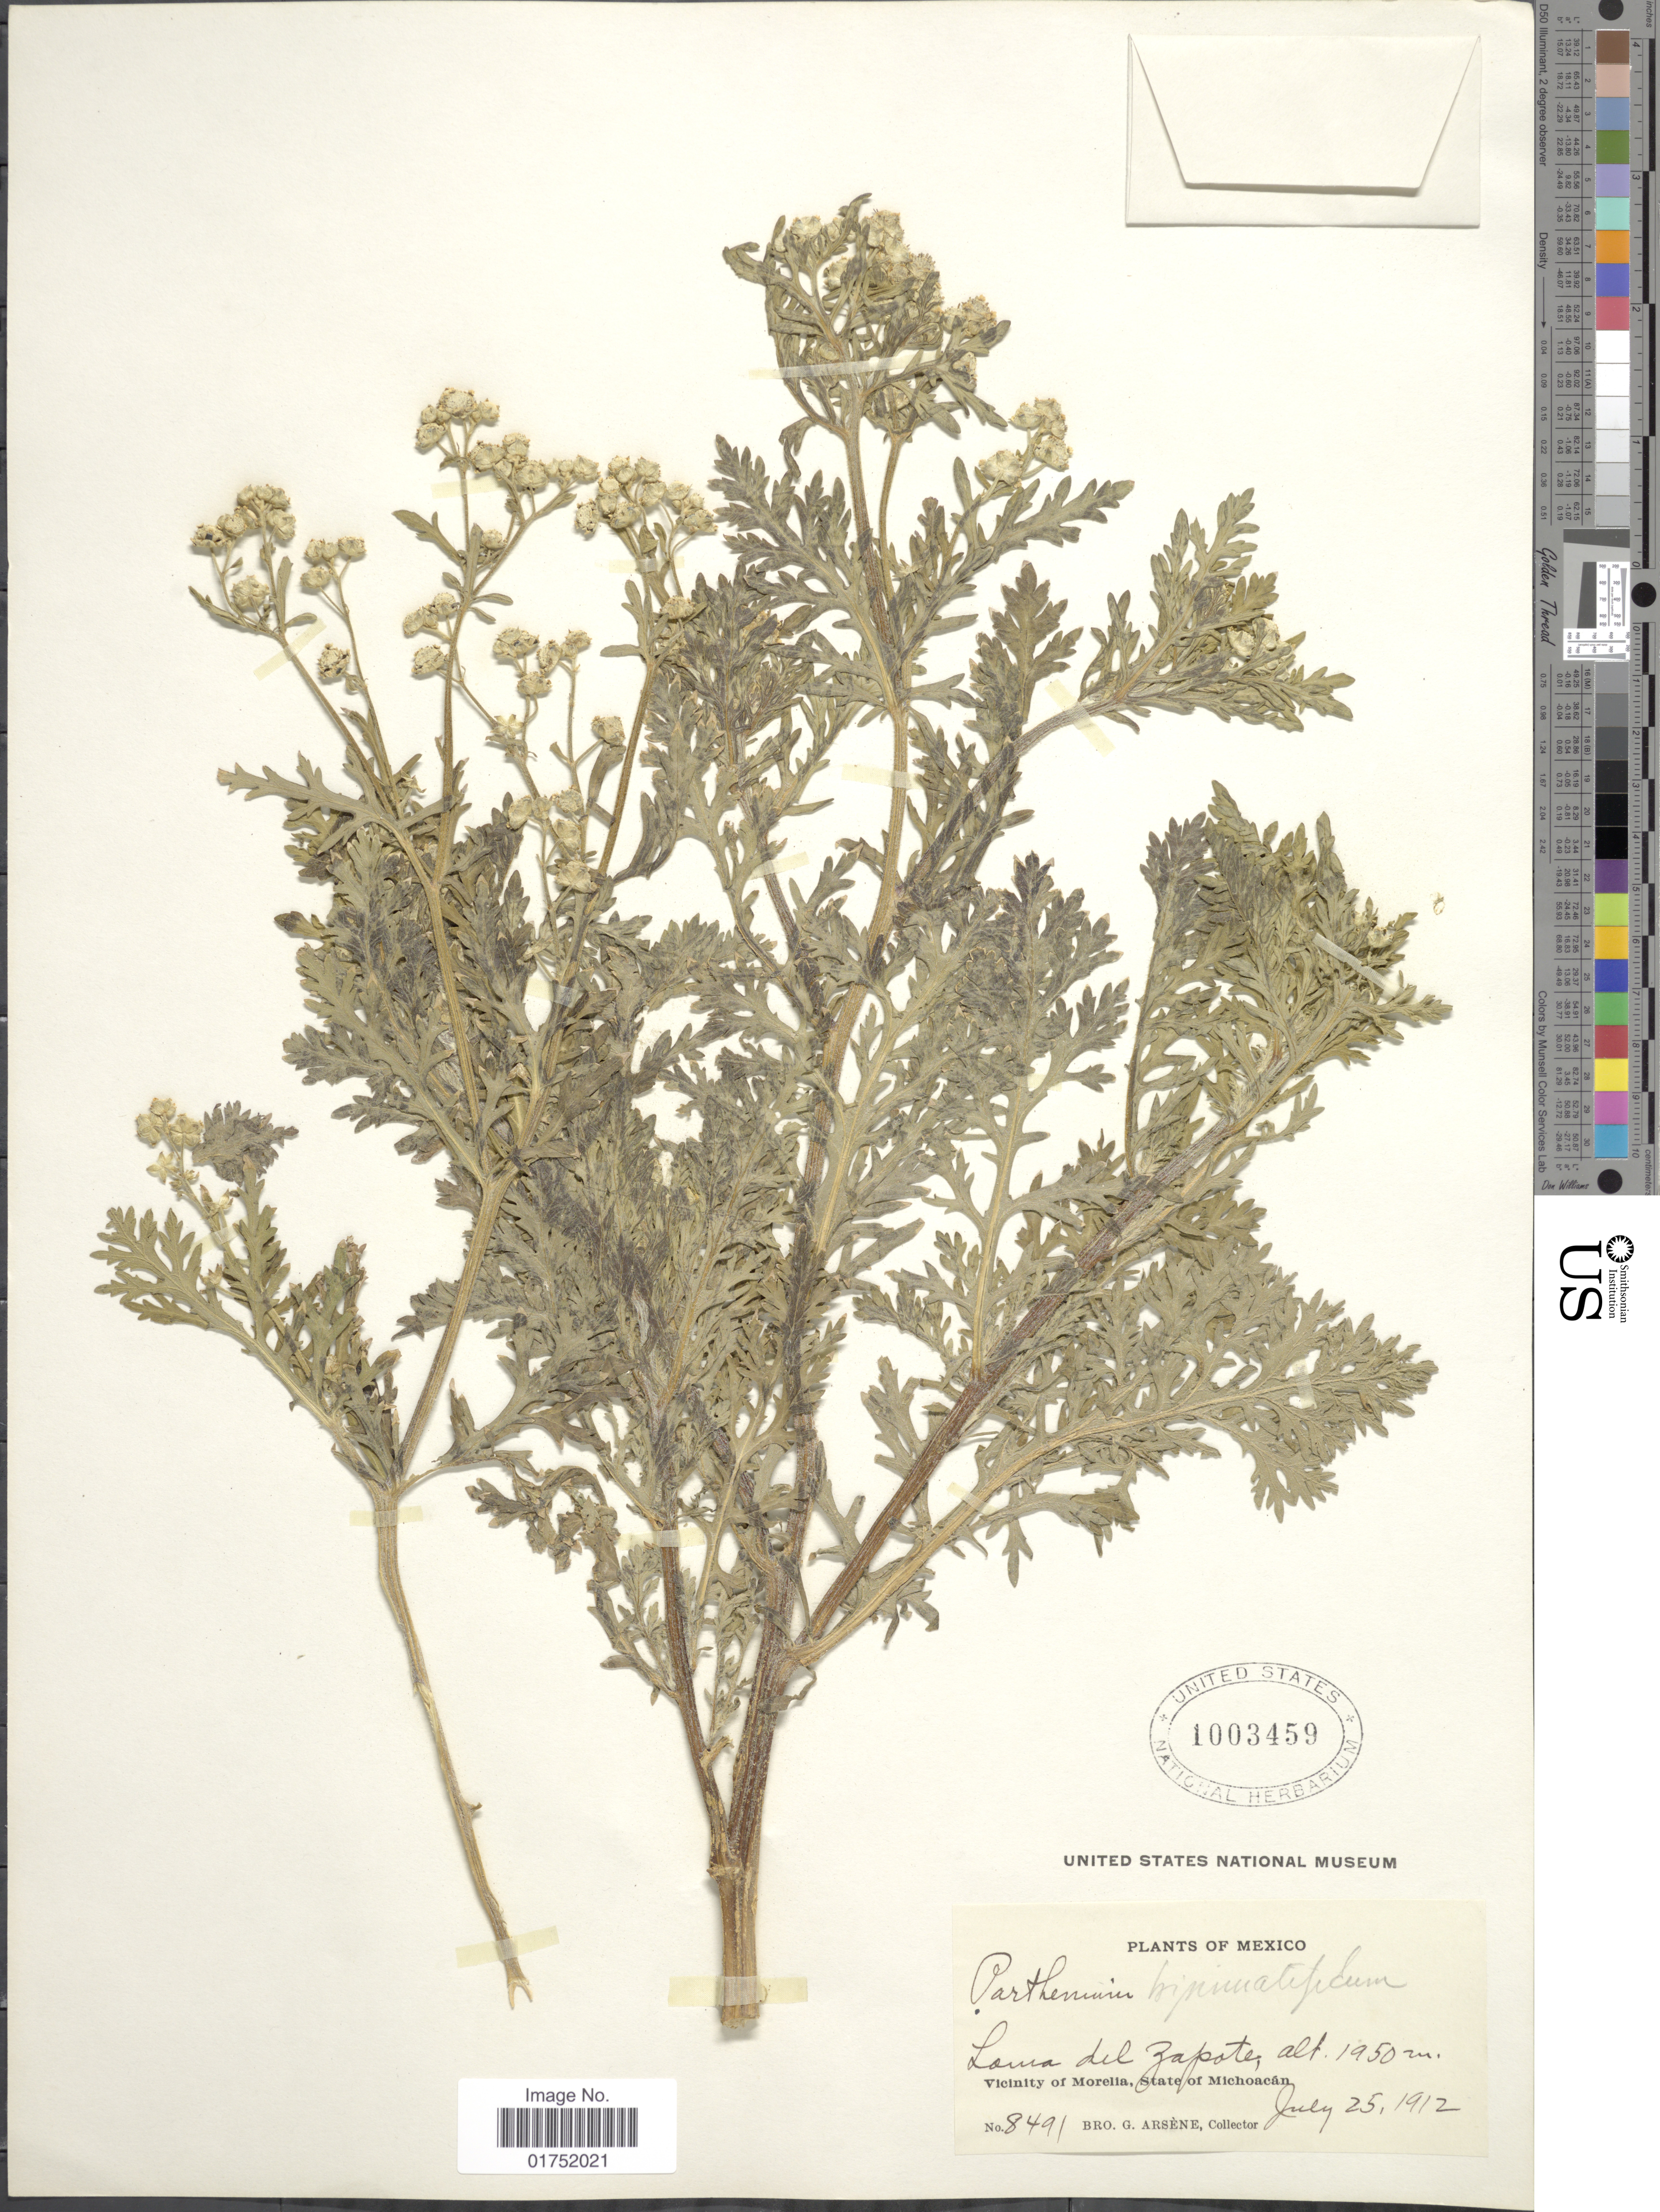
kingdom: Plantae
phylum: Tracheophyta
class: Magnoliopsida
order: Asterales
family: Asteraceae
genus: Parthenium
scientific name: Parthenium bipinnatifidum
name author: (Ortega) Rollins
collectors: Bro. G. Arsène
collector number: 8491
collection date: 1912-07-25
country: Mexico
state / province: Michoacán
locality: Loma del Zapote, Vicinity of Morelia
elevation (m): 1950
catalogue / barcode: US 1003459